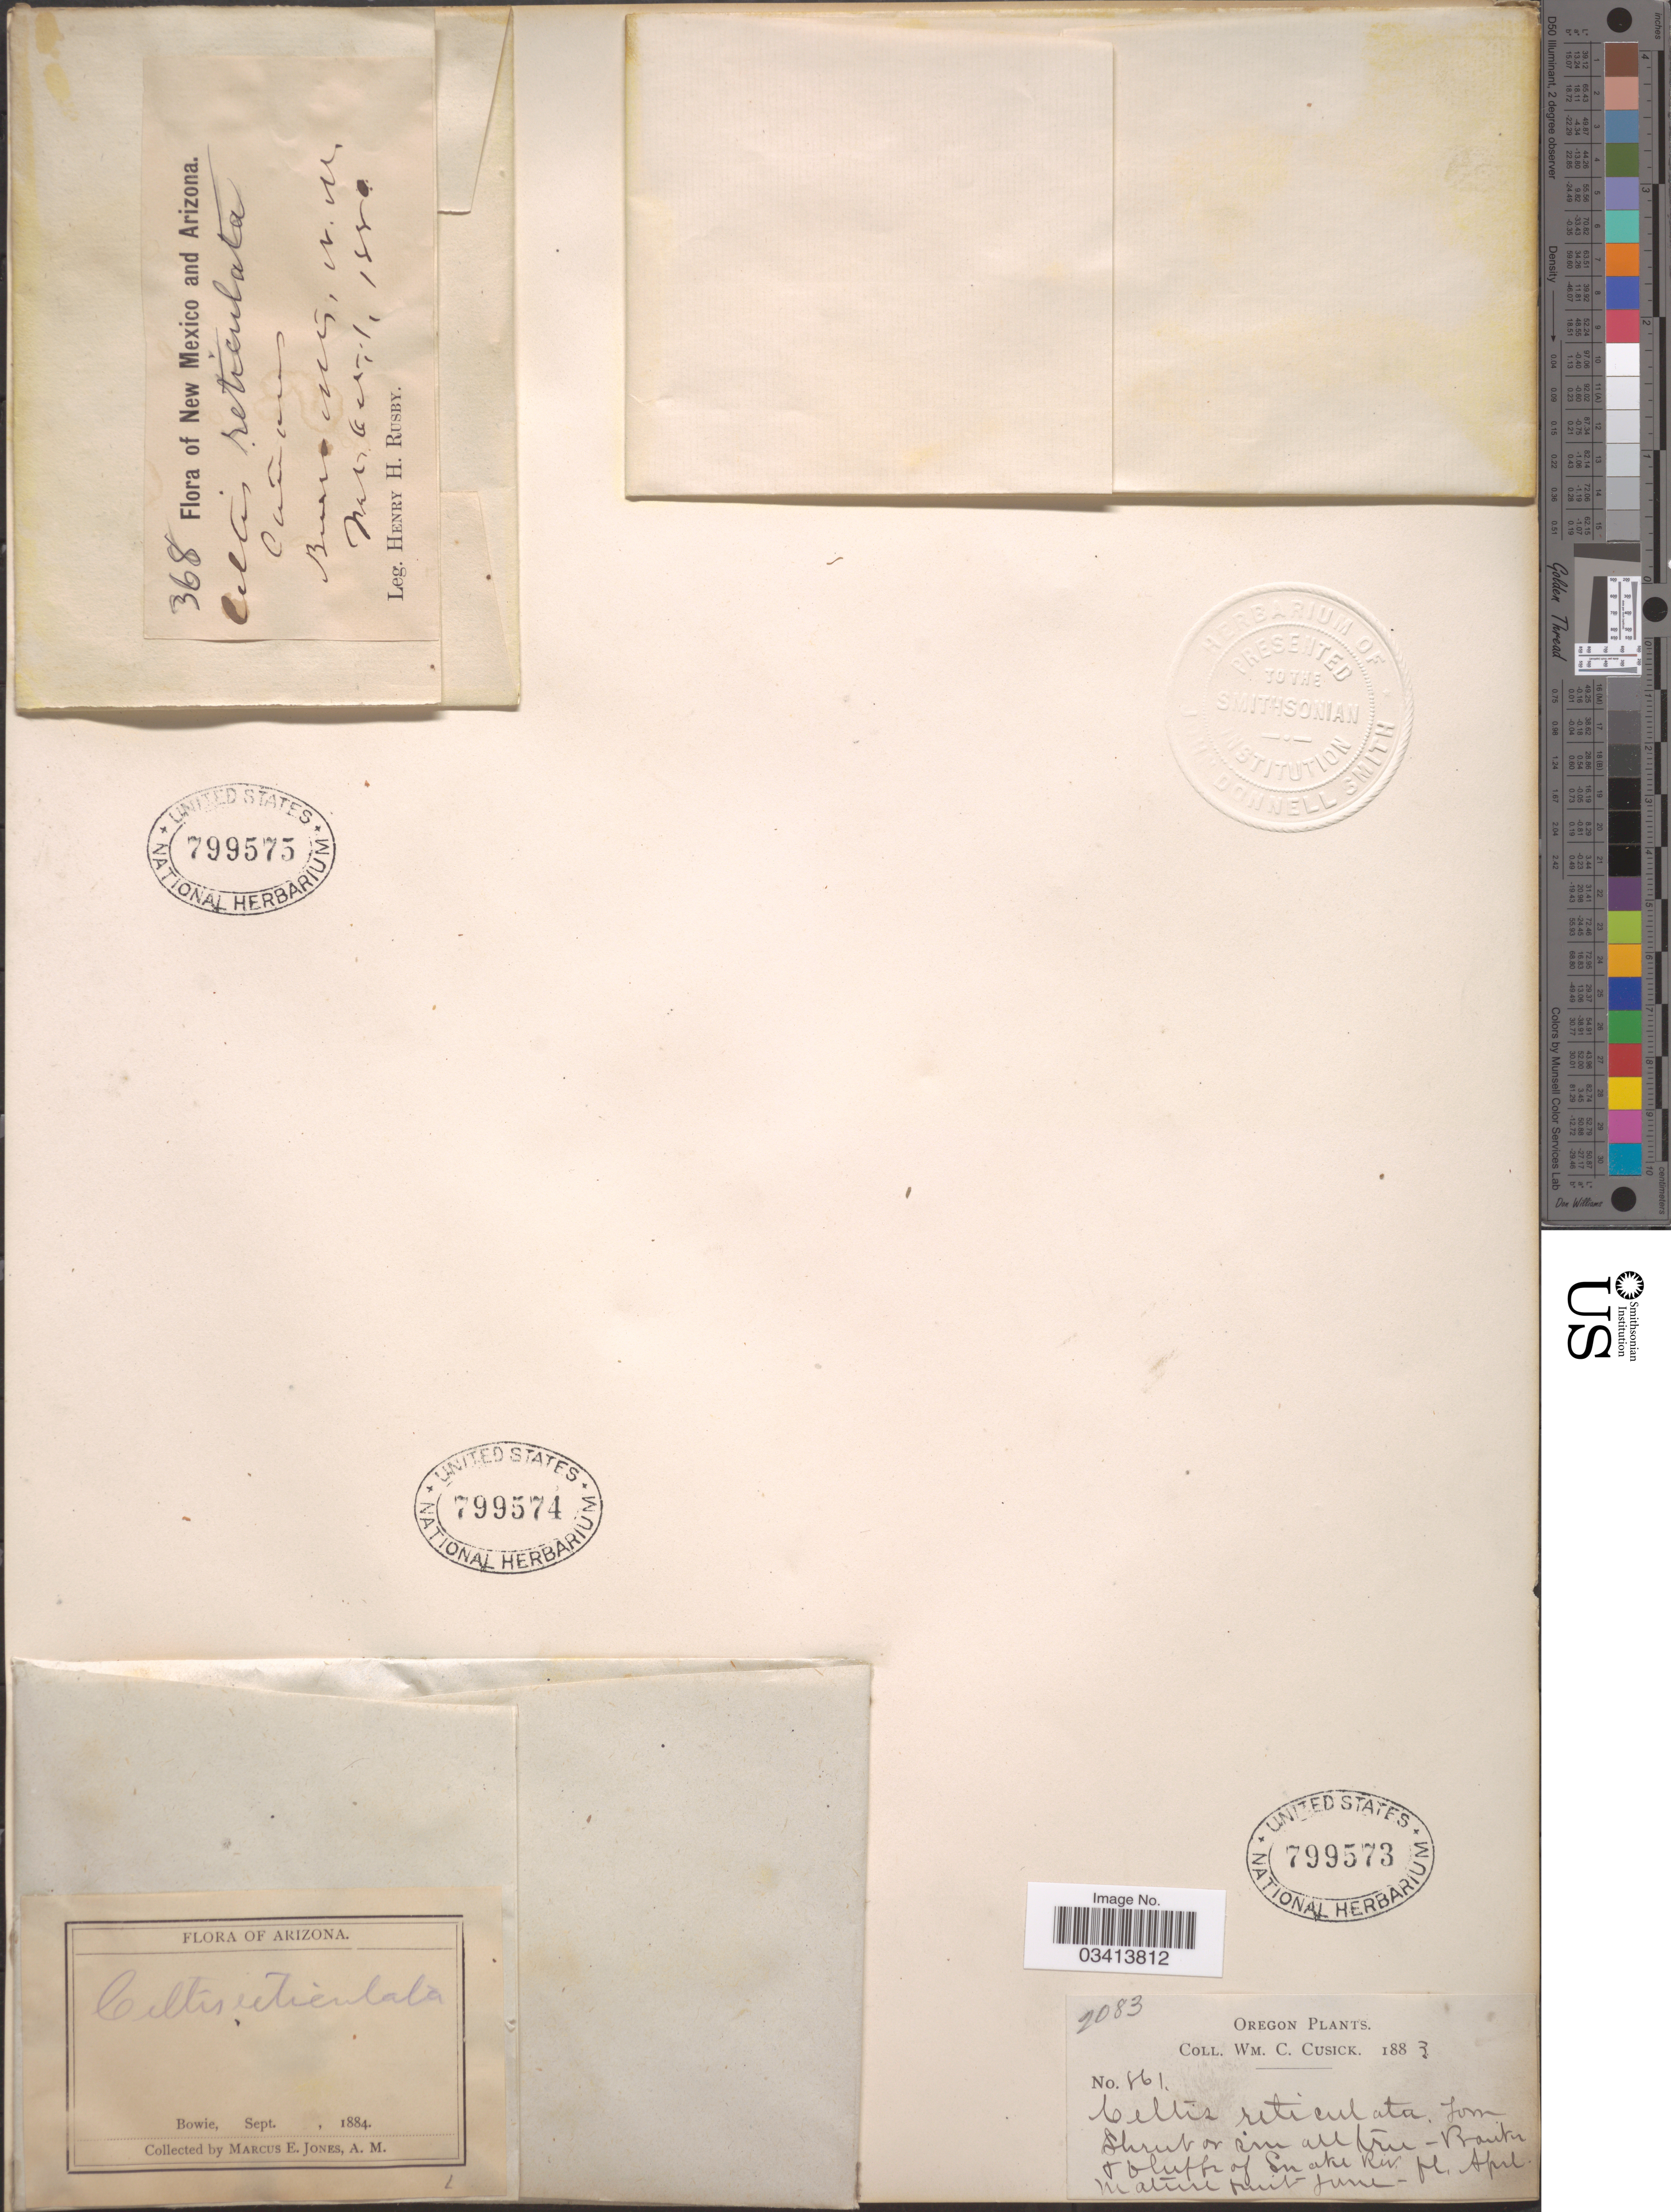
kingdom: Plantae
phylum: Tracheophyta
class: Magnoliopsida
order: Rosales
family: Cannabaceae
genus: Celtis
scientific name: Celtis laevigata var. reticulata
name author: (Torr.) L.D. Benson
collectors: M. E. Jones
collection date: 1884-09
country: United States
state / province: Arizona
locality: Bowie.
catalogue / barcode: US 799574-2